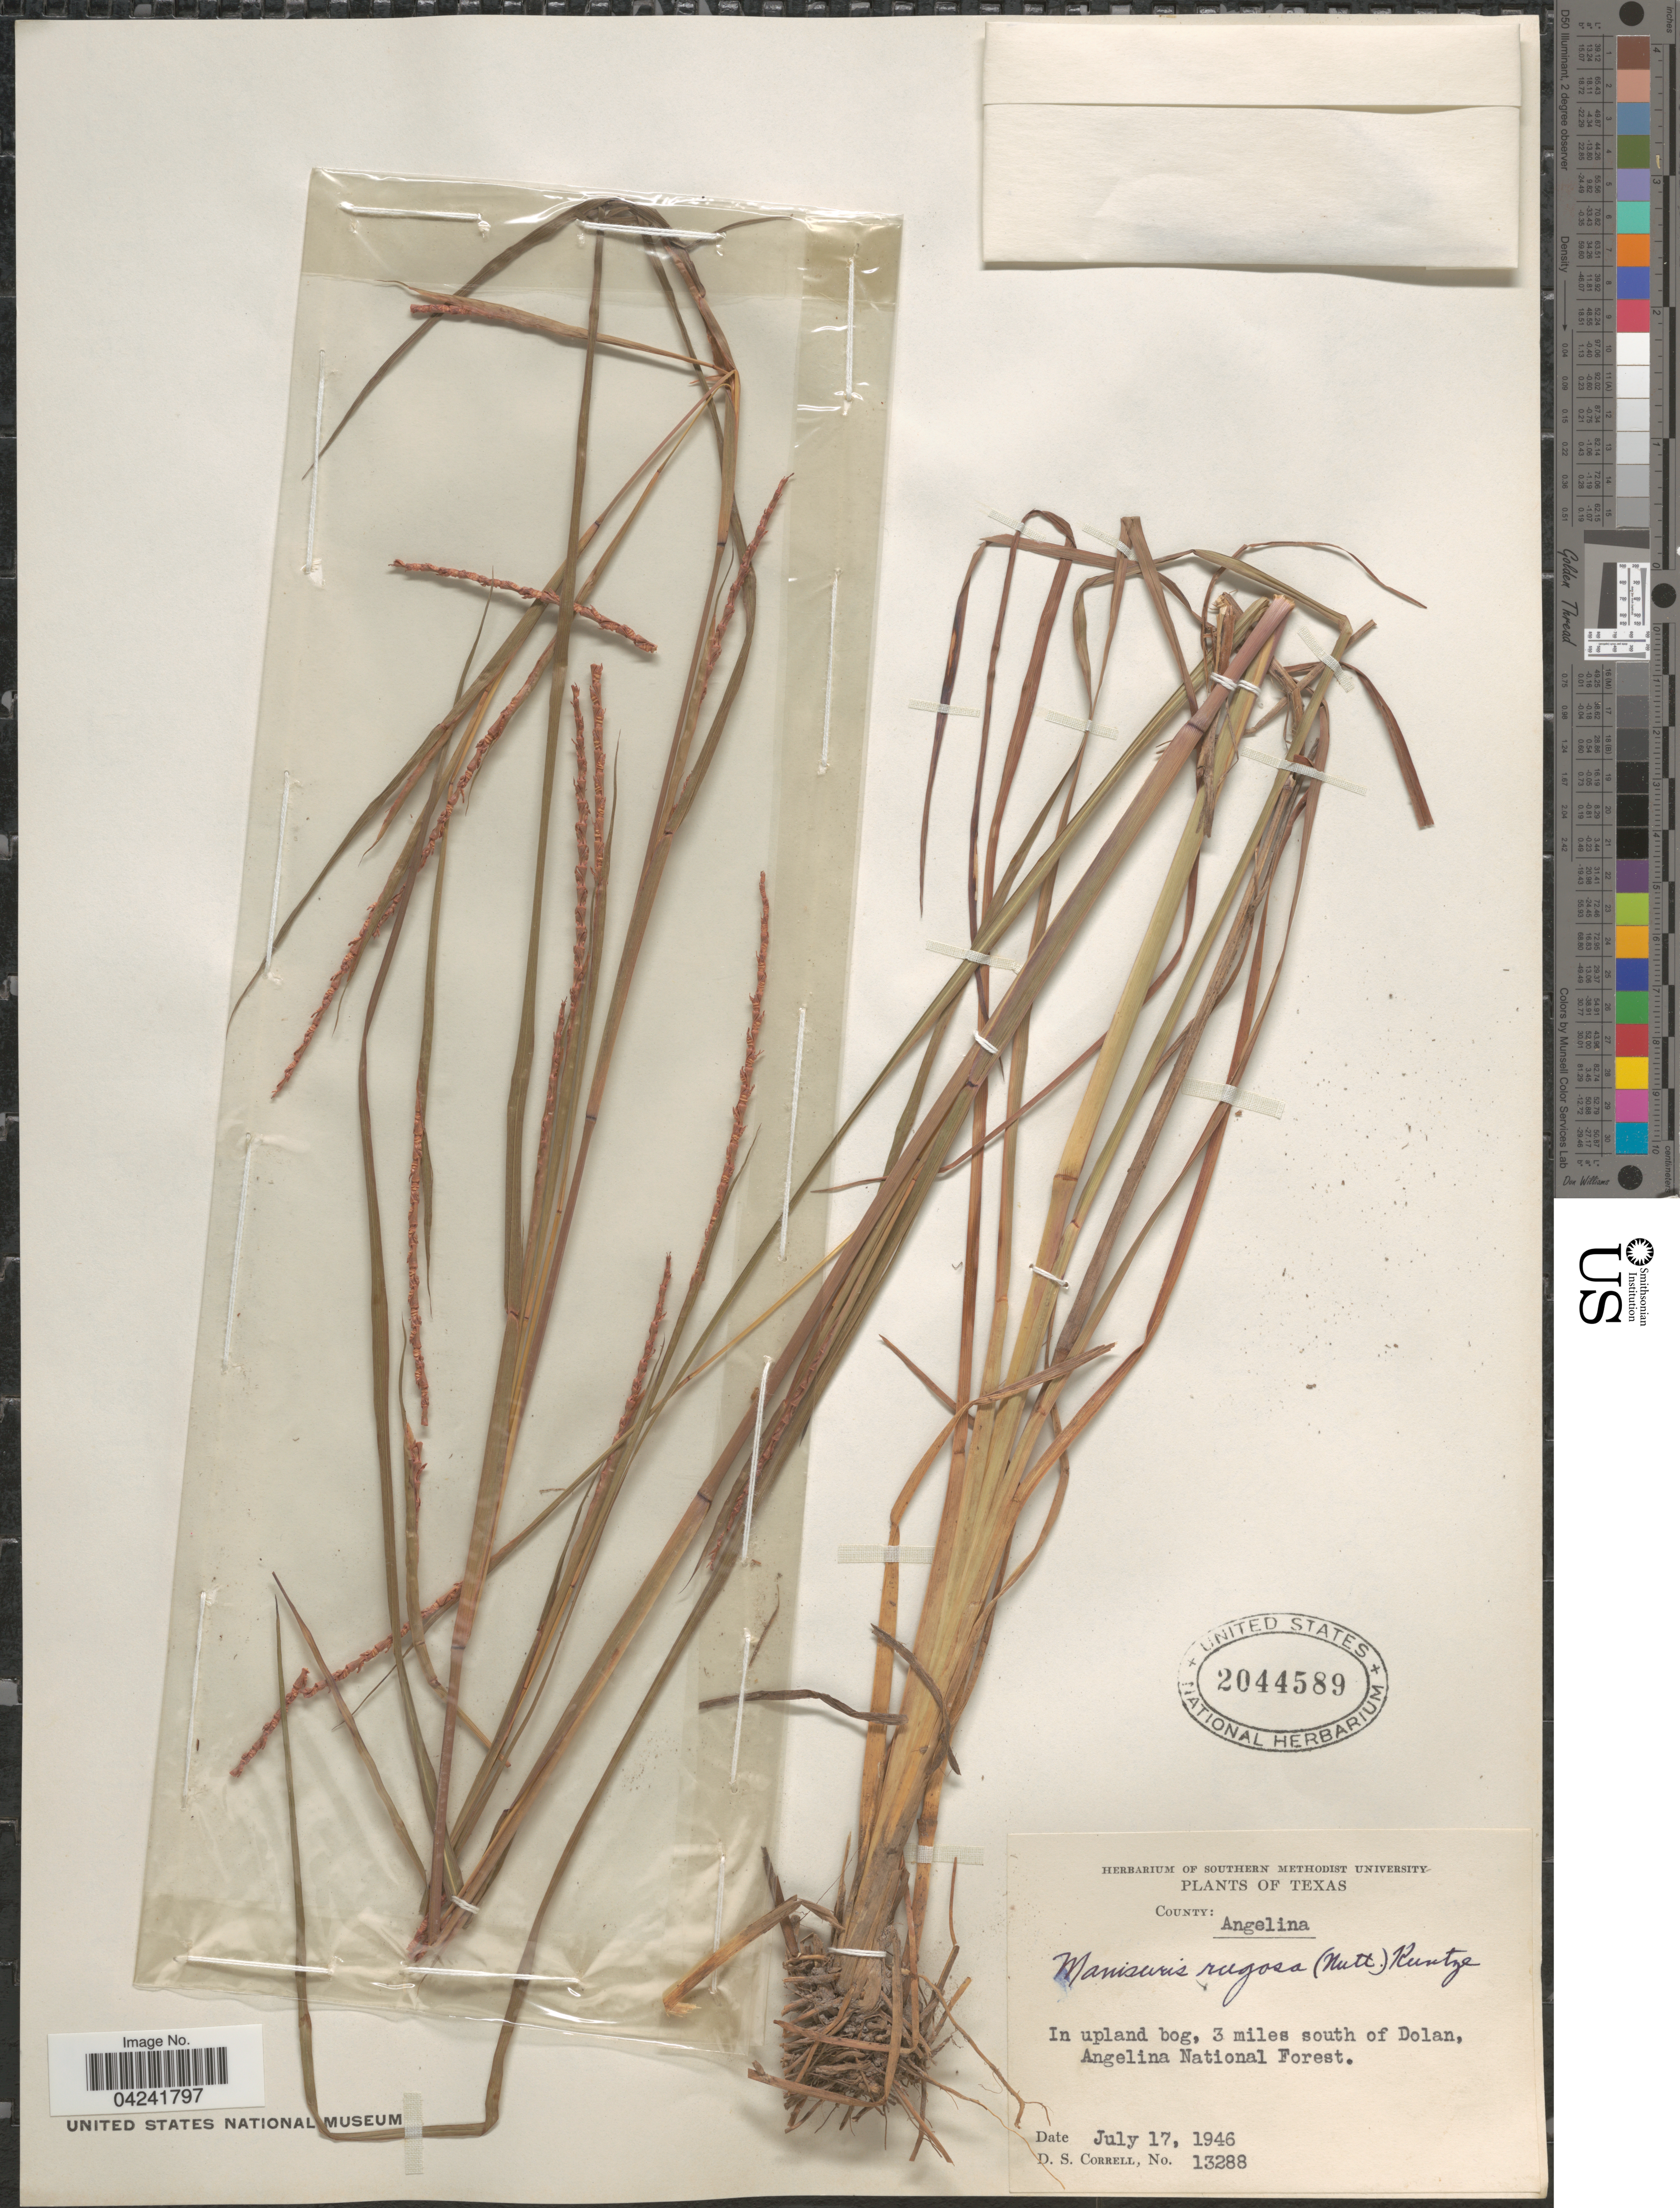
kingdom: Plantae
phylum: Tracheophyta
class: Liliopsida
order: Poales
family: Poaceae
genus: Mnesithea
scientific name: Mnesithea rugosa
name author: (Nutt.) de Koning & Sosef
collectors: D. S. Correll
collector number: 13288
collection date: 1946-07-17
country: United States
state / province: Texas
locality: County: Angelina. In upland bog, 3 miles south of Dolan, Angelina National Forest.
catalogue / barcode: US 2044589